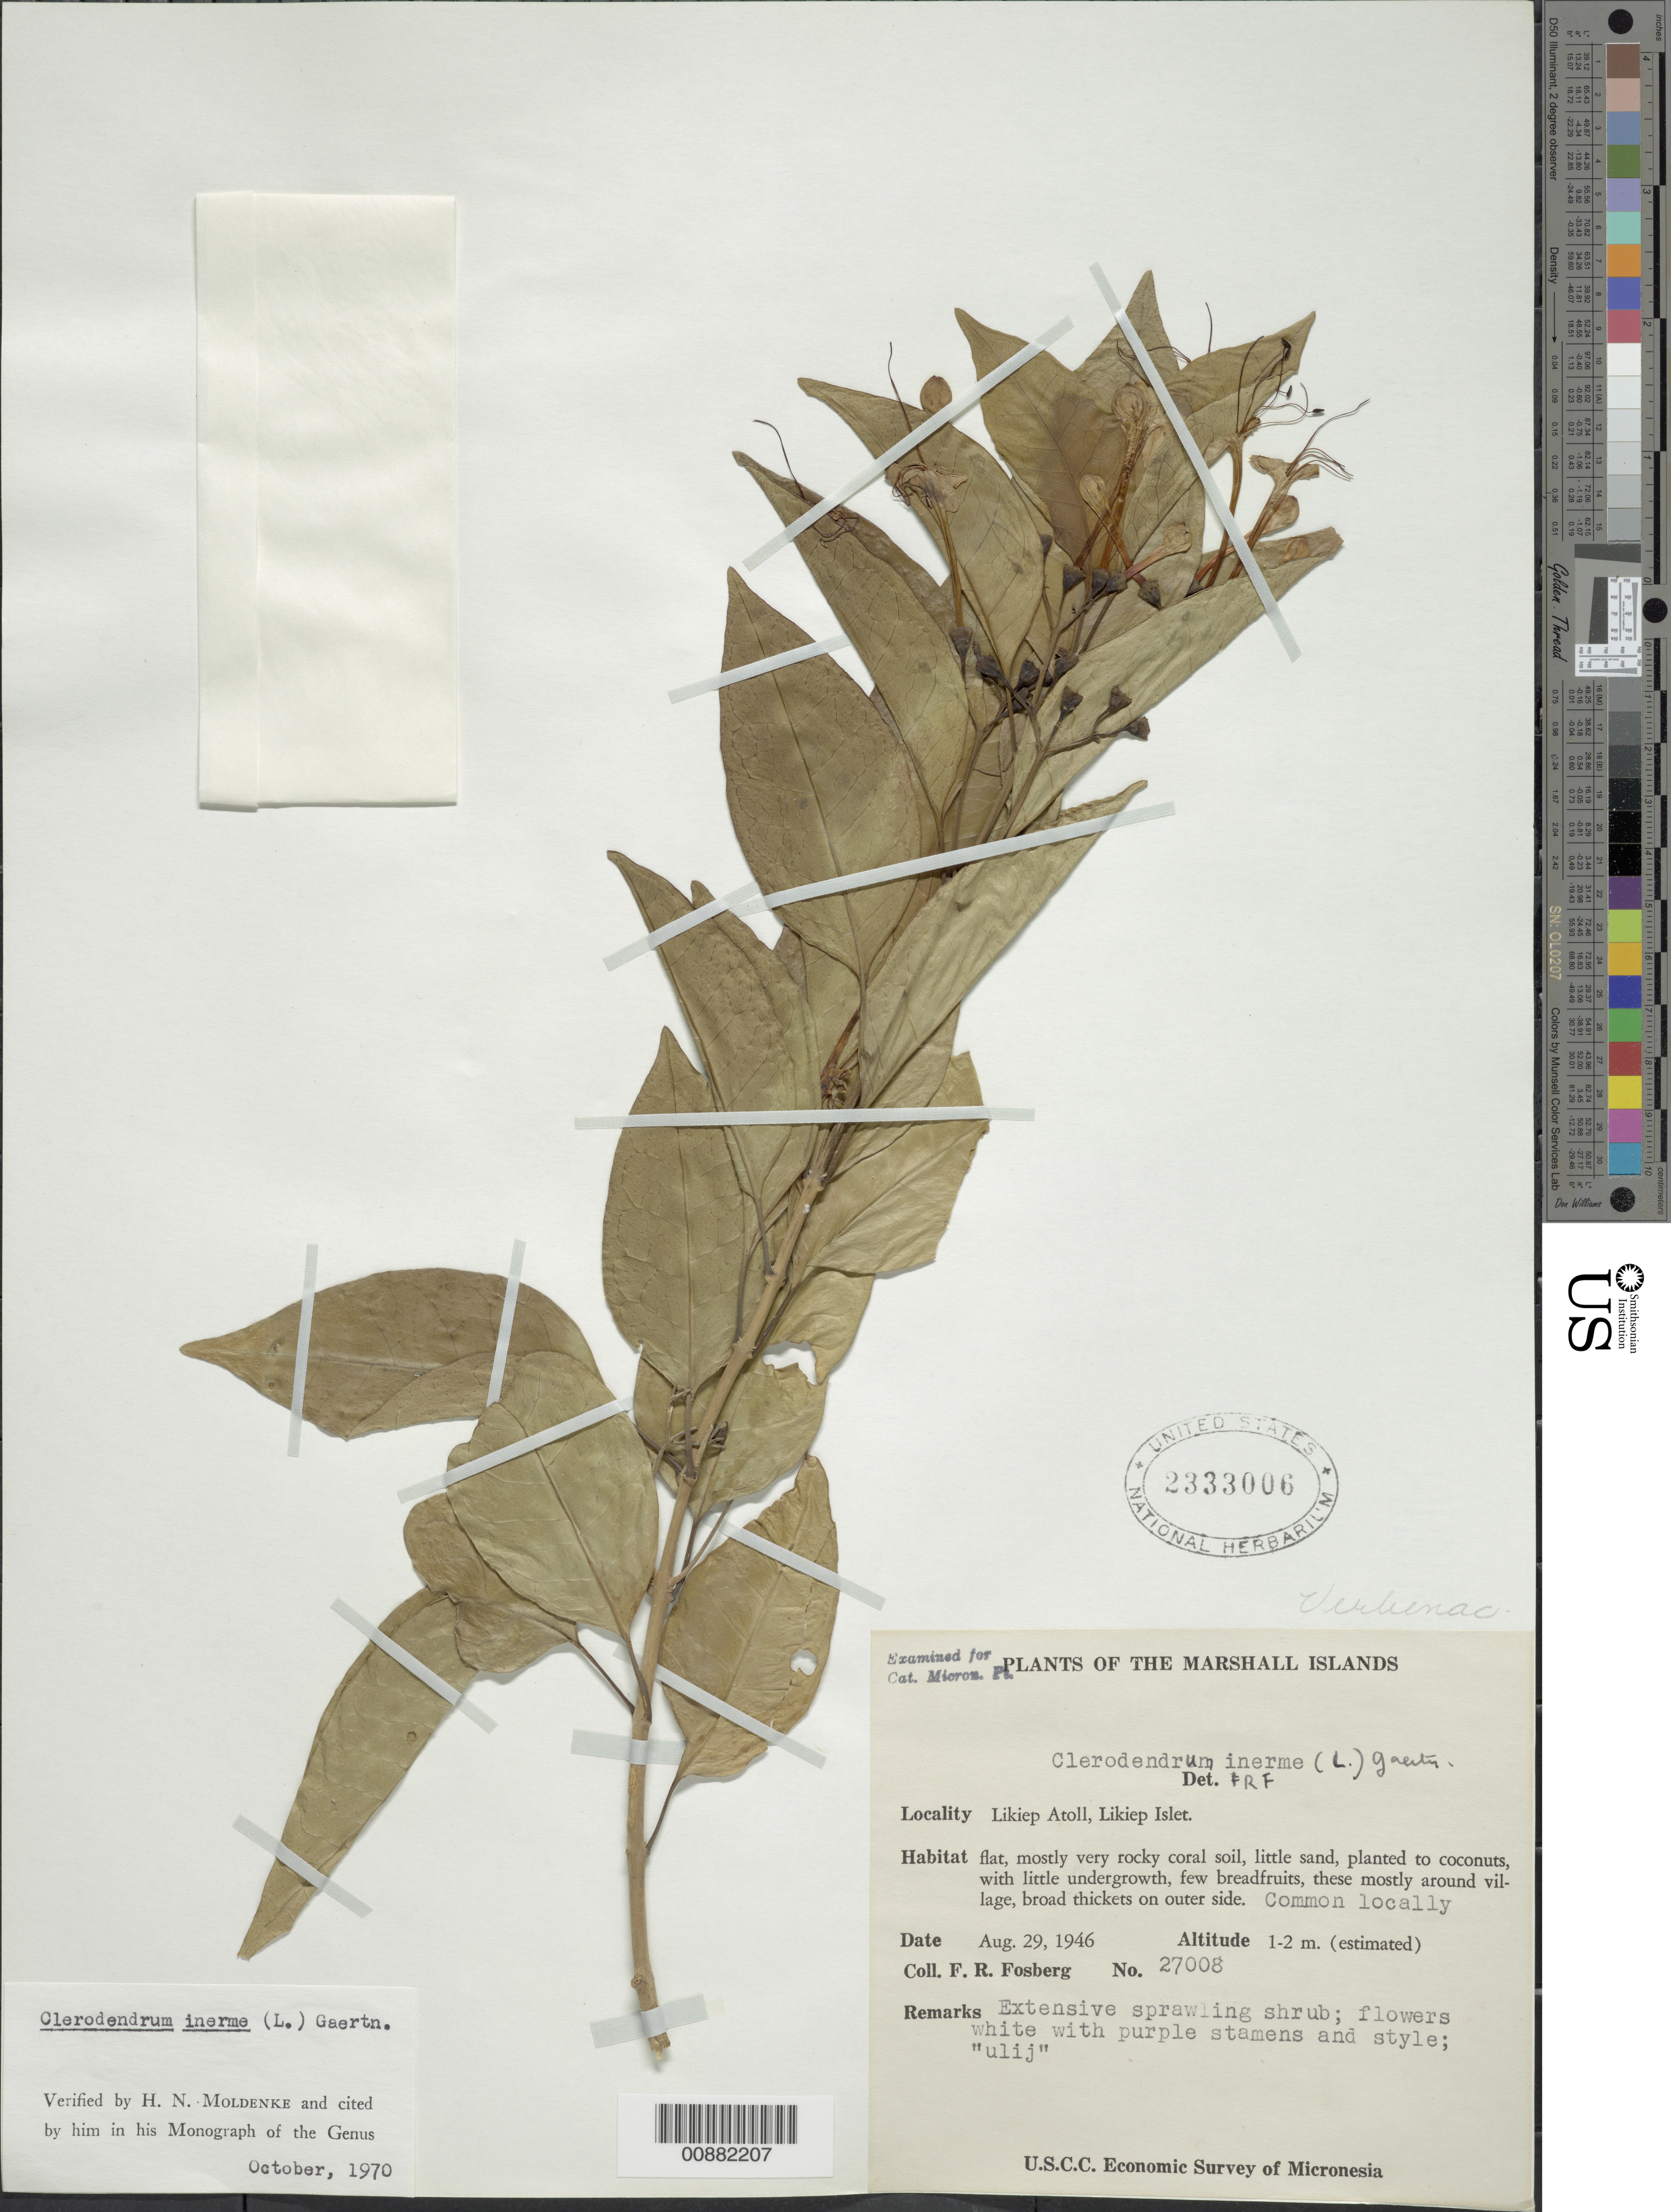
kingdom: Plantae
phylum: Tracheophyta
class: Magnoliopsida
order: Lamiales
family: Lamiaceae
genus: Clerodendrum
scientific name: Clerodendrum inerme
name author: (L.) Gaertn.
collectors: F. R. Fosberg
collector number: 27008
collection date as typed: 29 Aug 1946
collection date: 1946-08-29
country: Marshall Islands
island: Likiep Atoll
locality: Likiep Islet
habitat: common locally, flat, mostly very rocky coral soil, little sand, planted to coconuts, with little undergrowth, few breadfruit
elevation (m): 1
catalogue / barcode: US 2333006